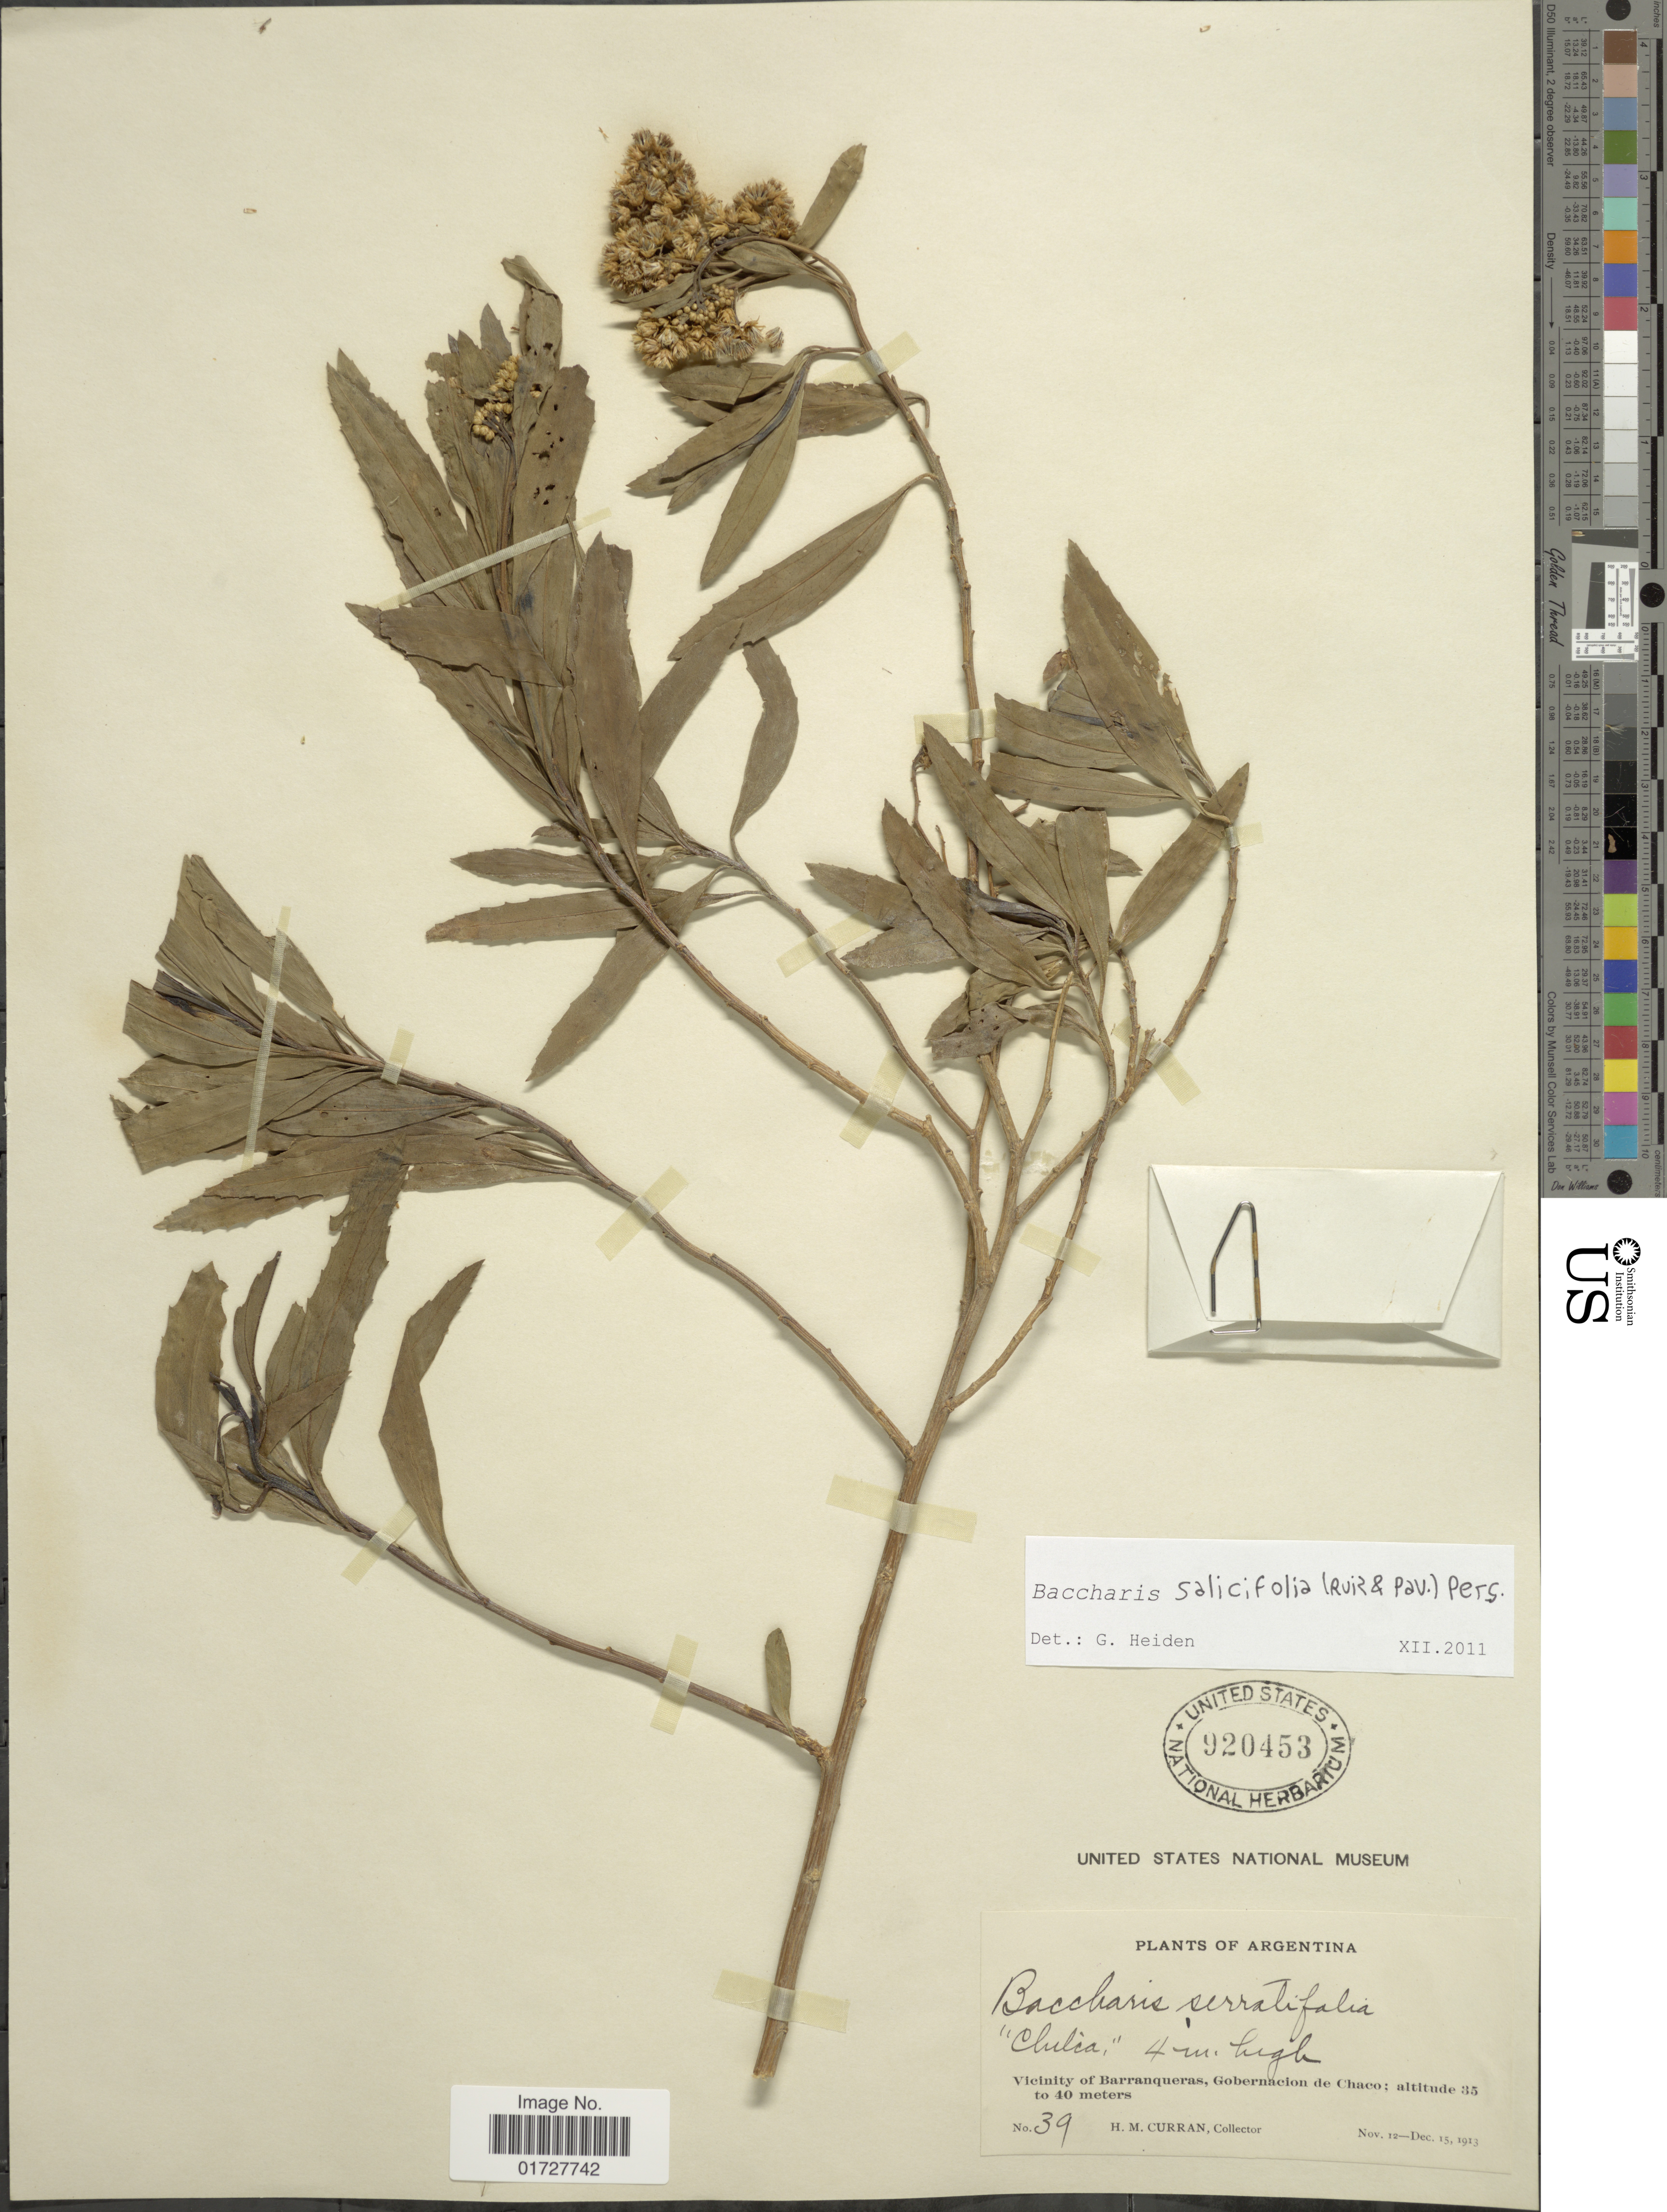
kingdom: Plantae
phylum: Tracheophyta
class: Magnoliopsida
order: Asterales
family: Asteraceae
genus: Baccharis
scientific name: Baccharis salicifolia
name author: (Ruiz & Pav.) Pers.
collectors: H. M. Curran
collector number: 39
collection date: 1913-11-12/1913-12-15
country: Argentina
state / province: Chaco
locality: Vicinity of Barranqueras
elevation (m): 35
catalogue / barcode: US 920453